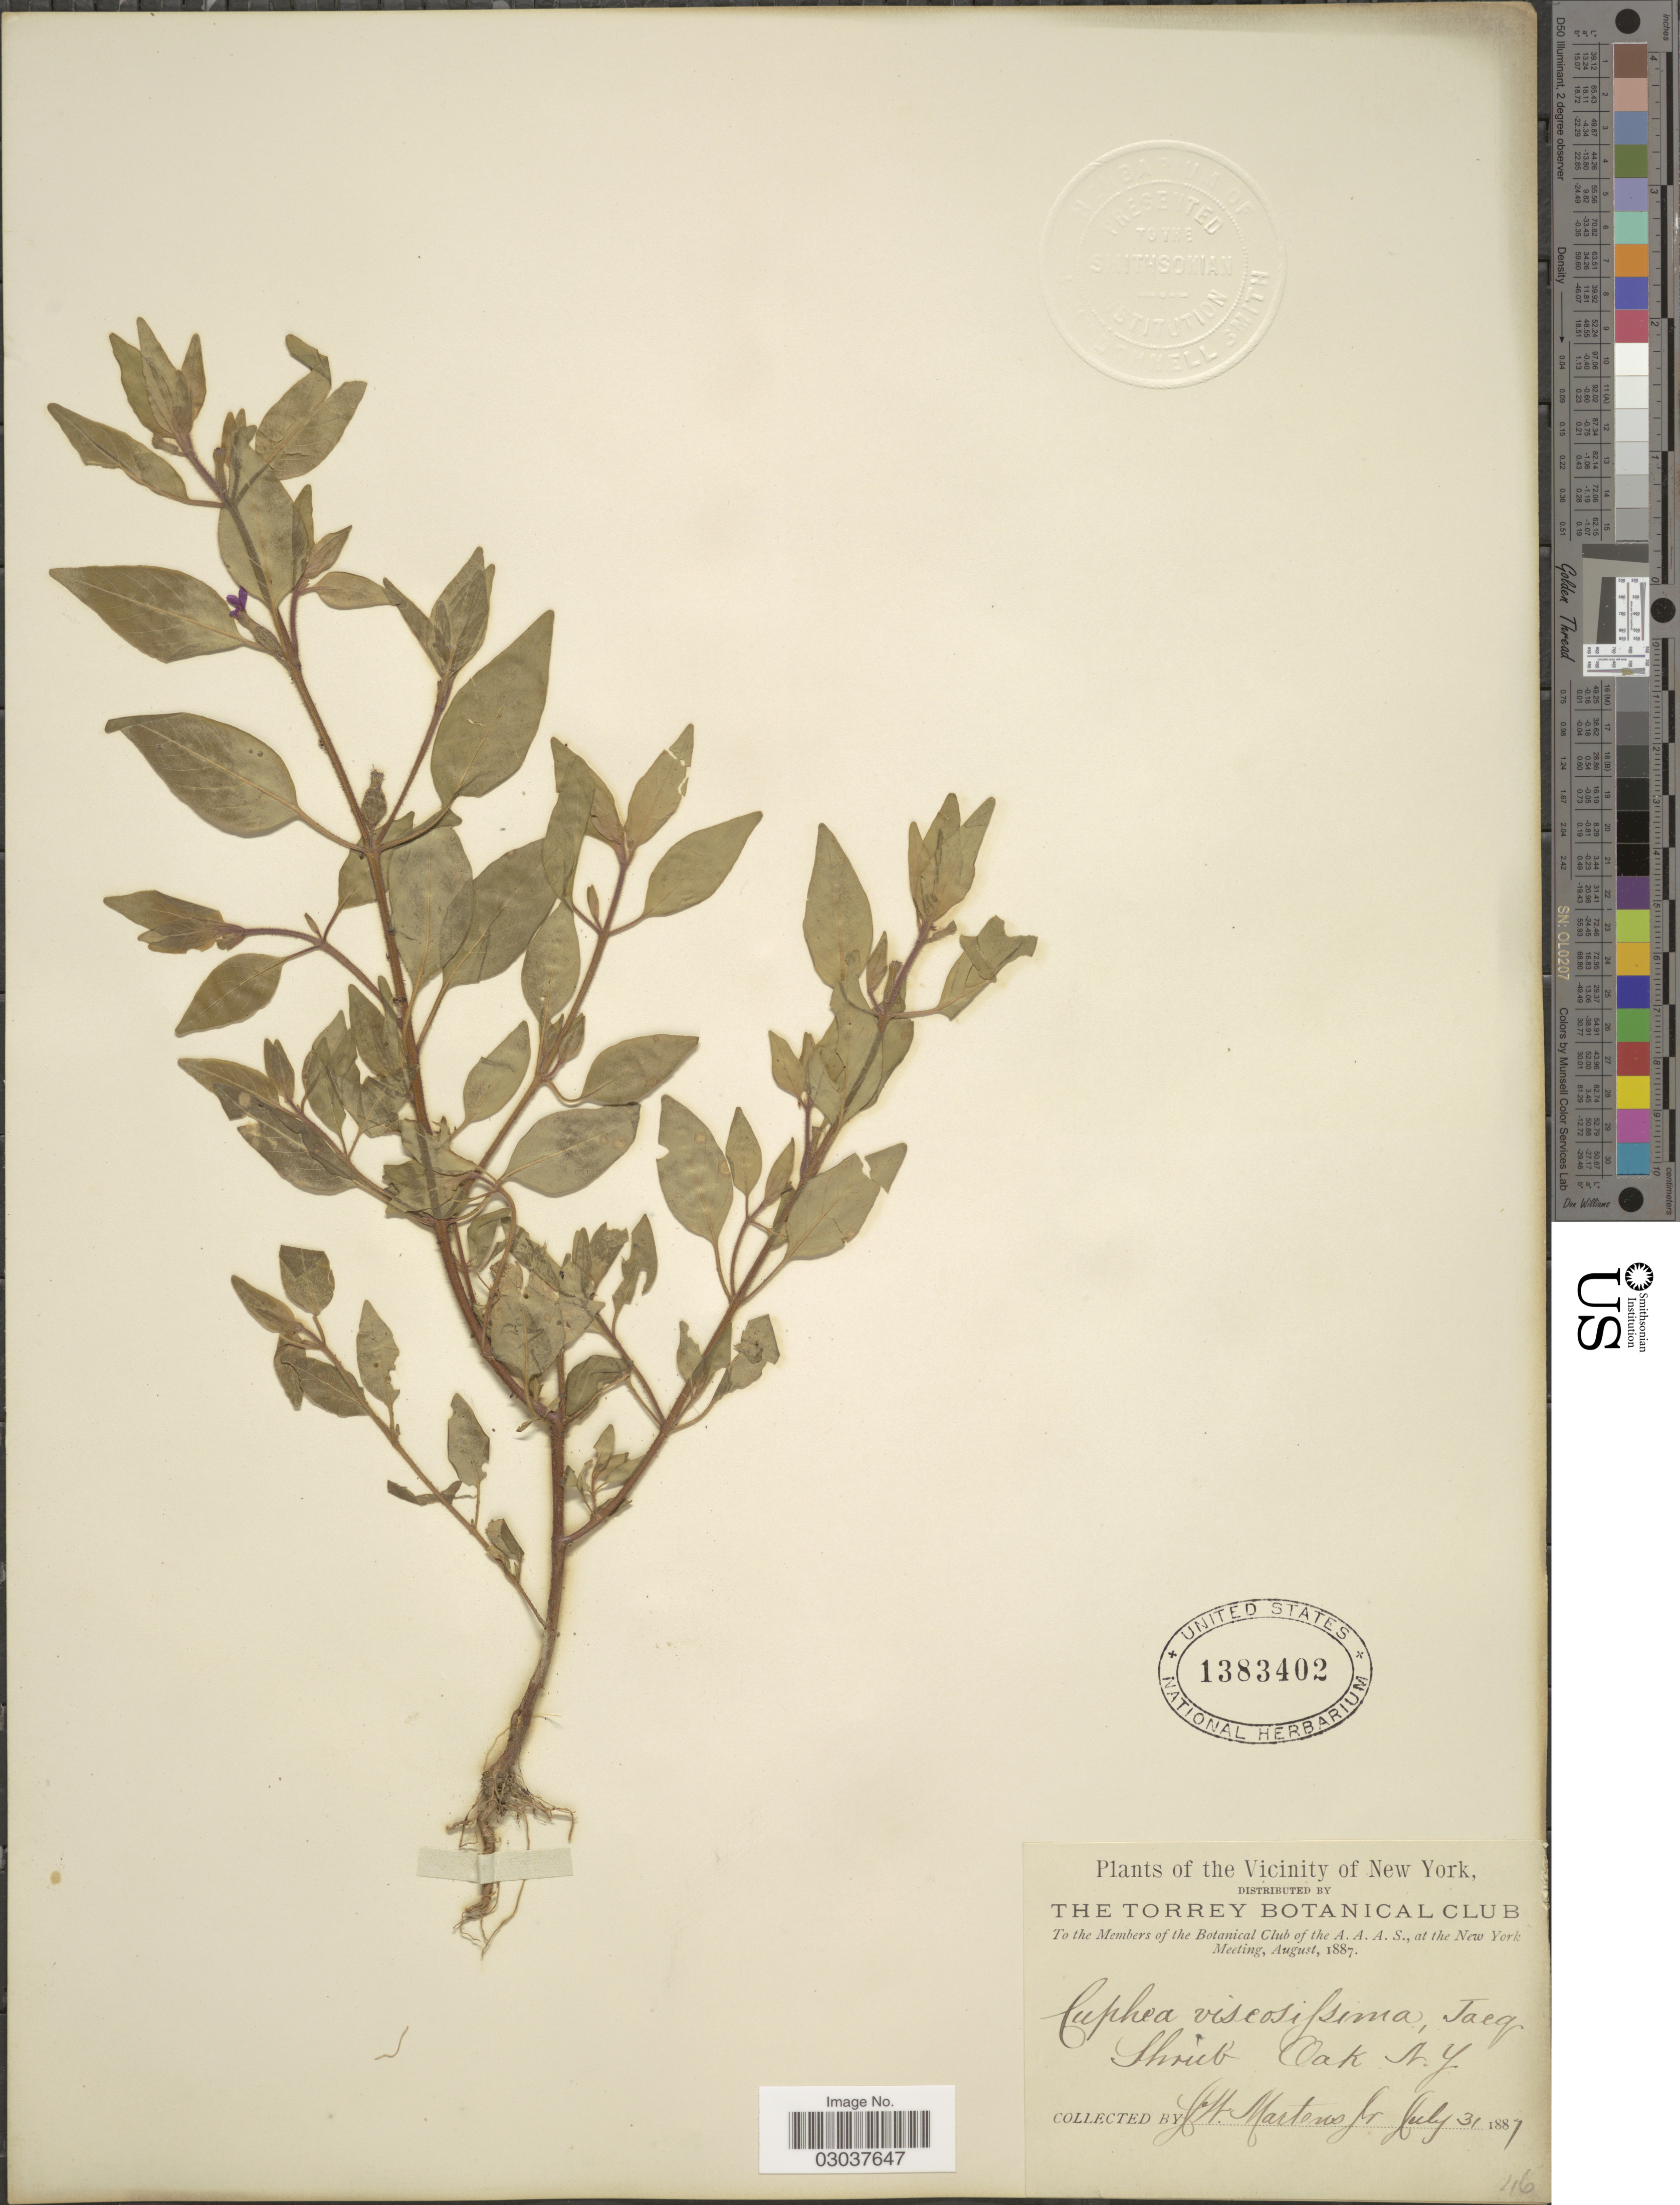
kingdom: Plantae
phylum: Tracheophyta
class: Magnoliopsida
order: Myrtales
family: Lythraceae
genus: Cuphea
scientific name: Cuphea petiolata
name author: Pohl ex Koehne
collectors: J. Martens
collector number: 116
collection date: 1887-07-31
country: United States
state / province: New York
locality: Vicinity of New York. Shrub Oak N. Y.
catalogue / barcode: US 1383402